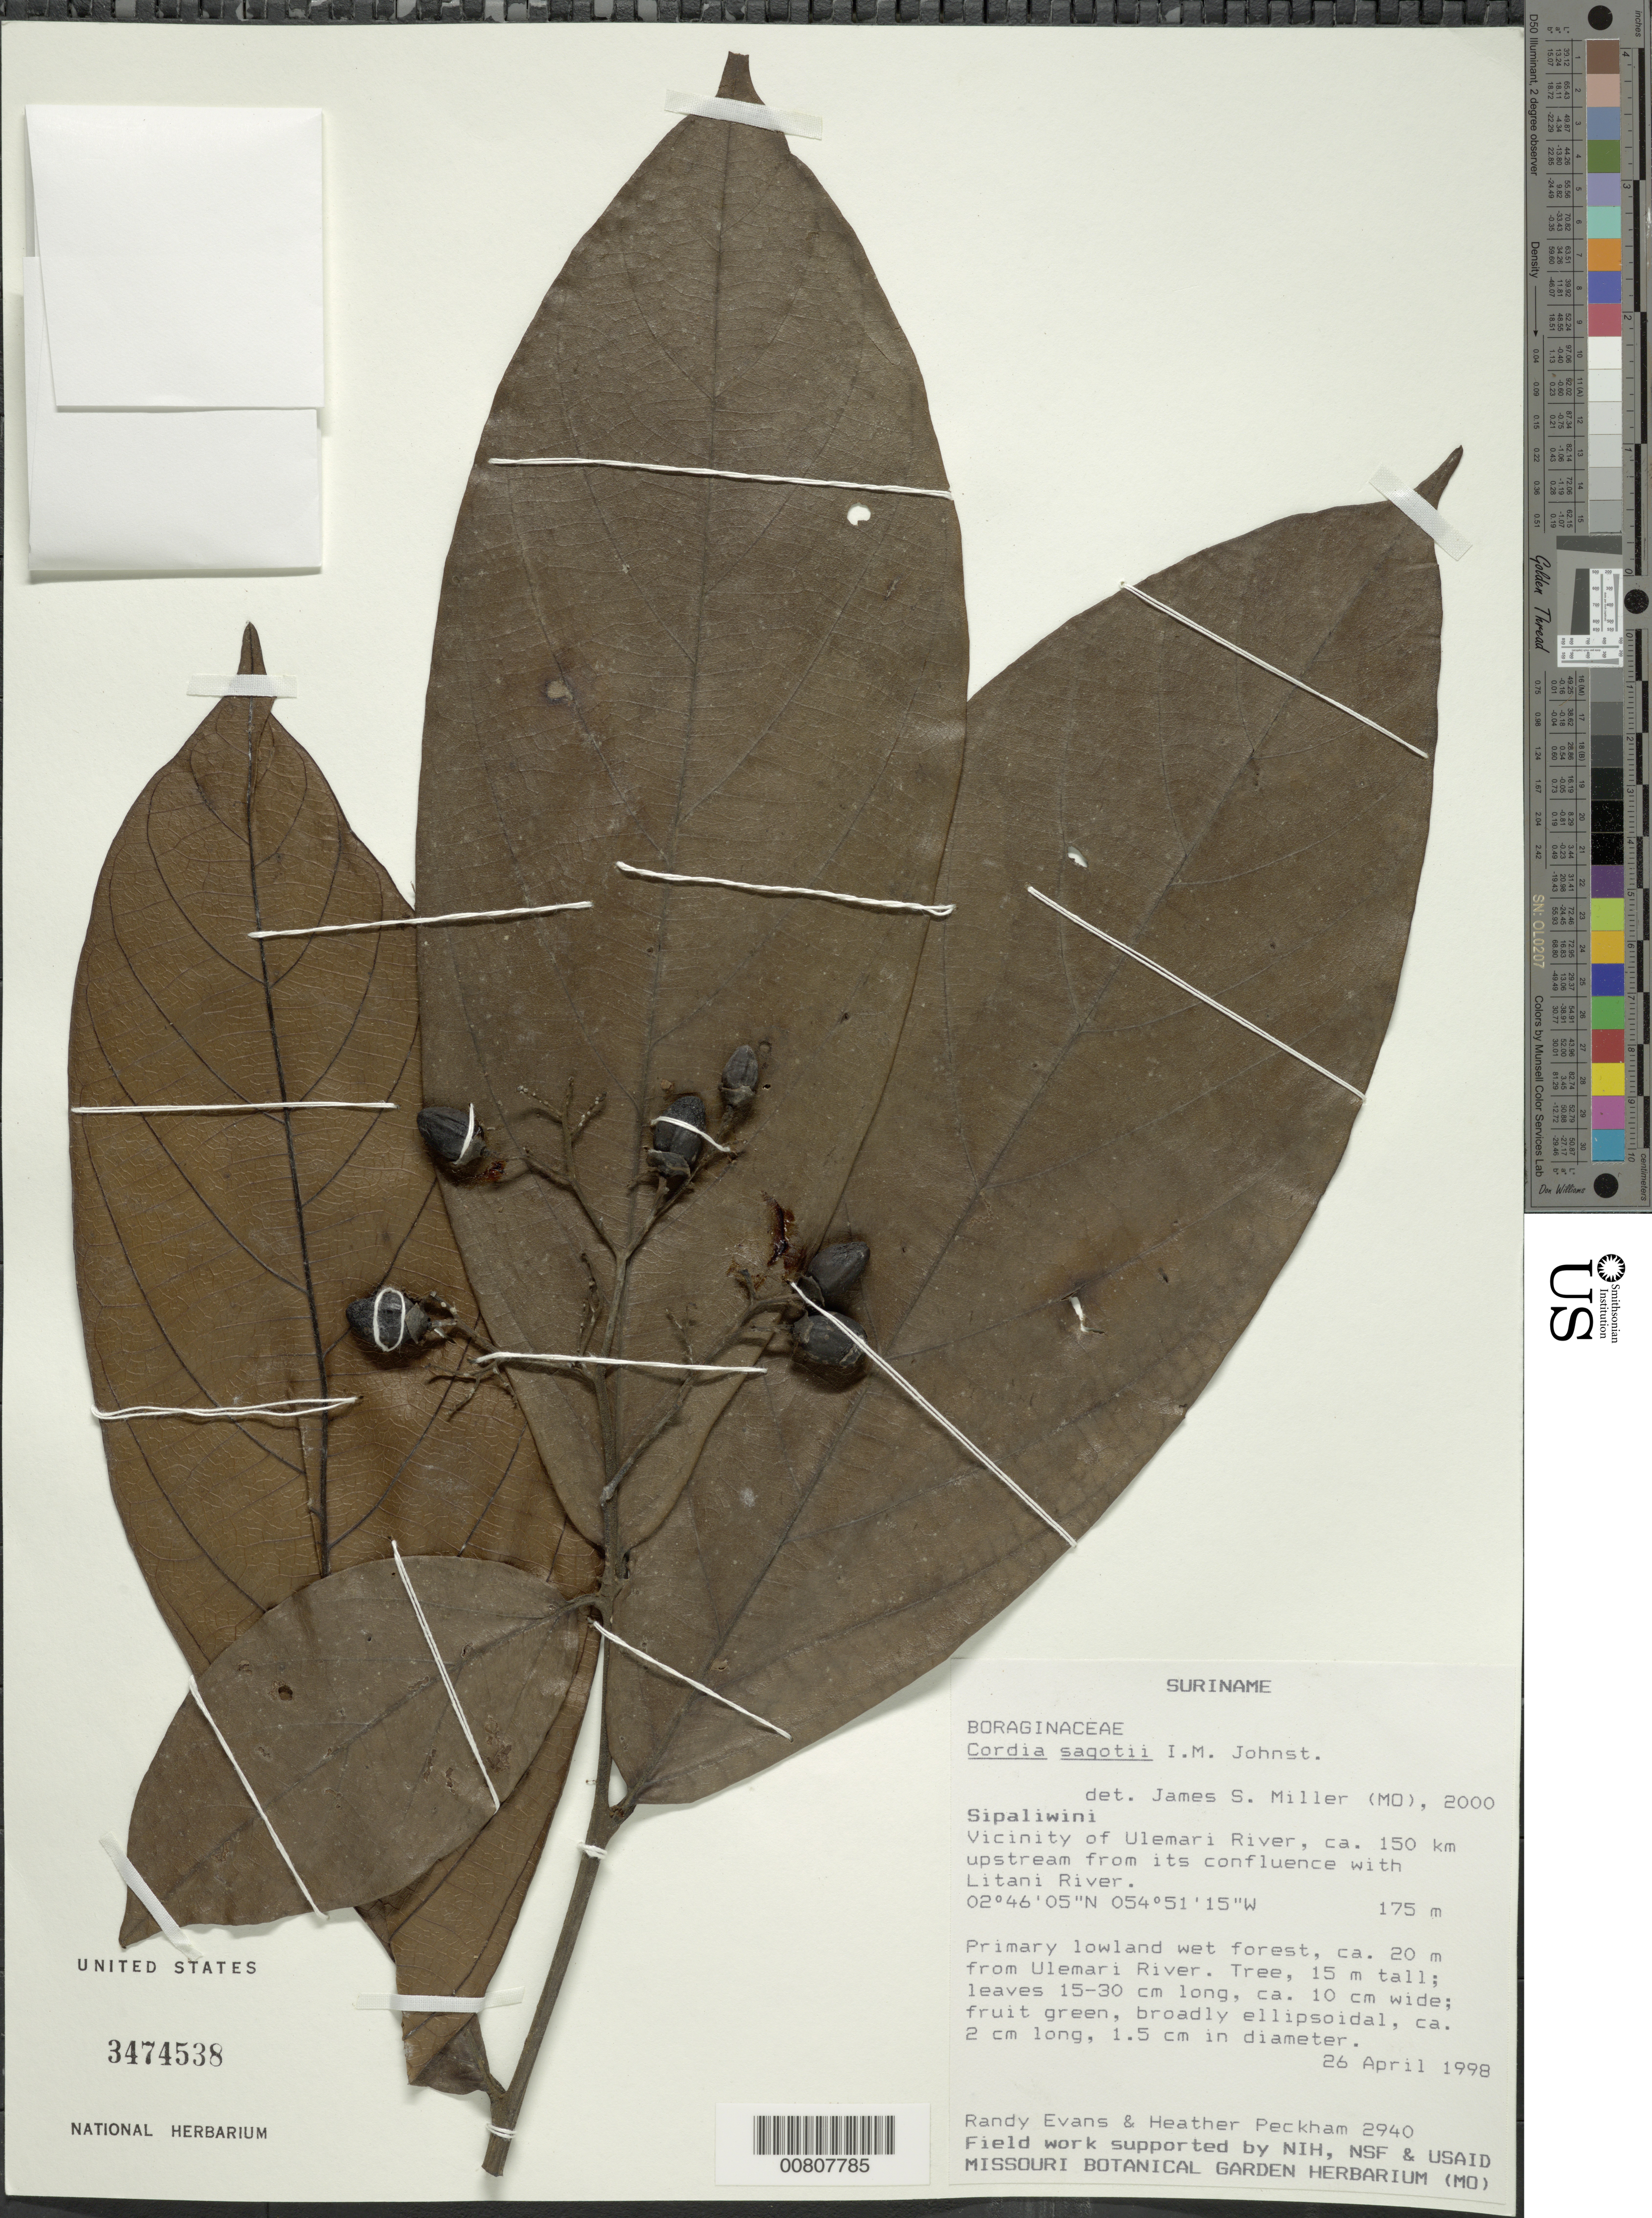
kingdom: Plantae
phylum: Tracheophyta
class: Magnoliopsida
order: Boraginales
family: Cordiaceae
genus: Cordia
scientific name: Cordia sagotii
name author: I.M. Johnst.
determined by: Miller, James S., (MO), Missouri Botanical Garden (UNITED STATES)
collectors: R. Evans & H. Peckham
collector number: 2940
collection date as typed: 26-Apr-98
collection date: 1998-04-26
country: Suriname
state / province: Sipaliwini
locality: Ulemari R., ca. 150 km upstream from confl. with Litani R.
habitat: Primary lowland wet forest, ca. 20m from river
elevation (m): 175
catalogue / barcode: US 3474538